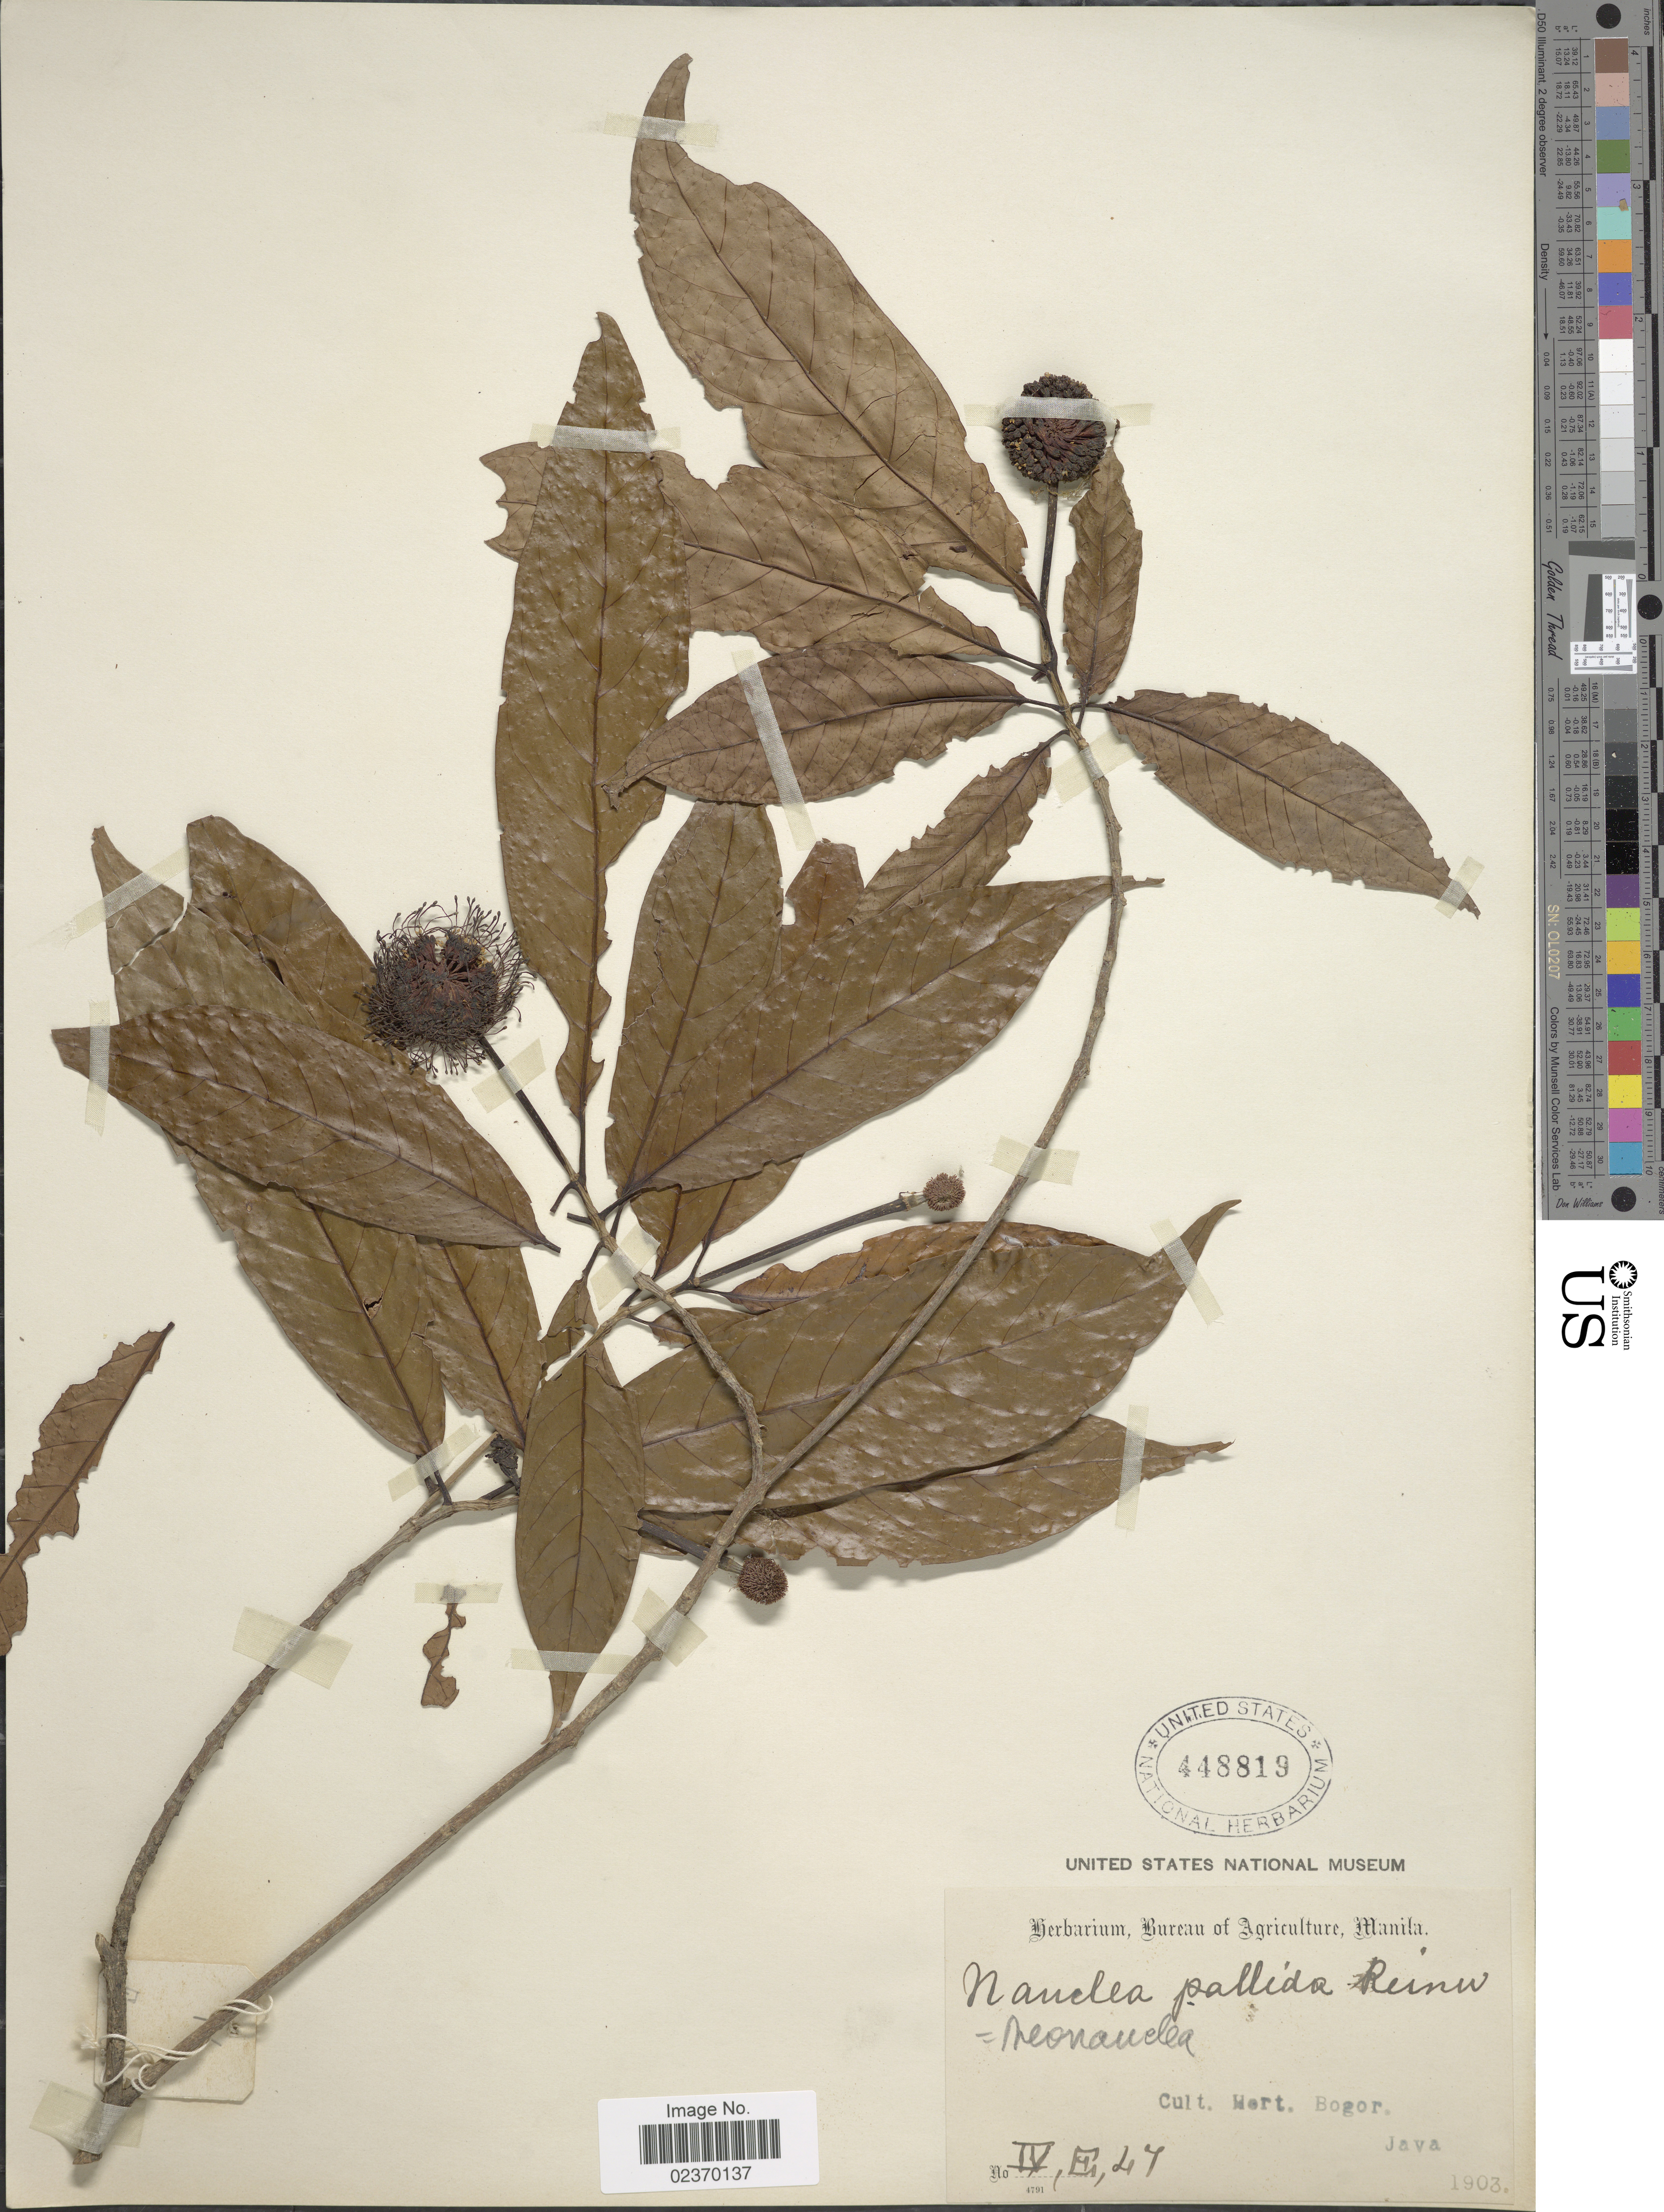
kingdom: Plantae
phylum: Tracheophyta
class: Magnoliopsida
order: Gentianales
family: Rubiaceae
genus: Neonauclea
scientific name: Neonauclea pallida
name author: (Reinw. ex Havil.) Bakh. f.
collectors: ex Herb. Bur. Agric. Manila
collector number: IV, E, 47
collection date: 1903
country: Indonesia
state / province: Java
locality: Cult Hort Bogor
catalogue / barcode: US 448819